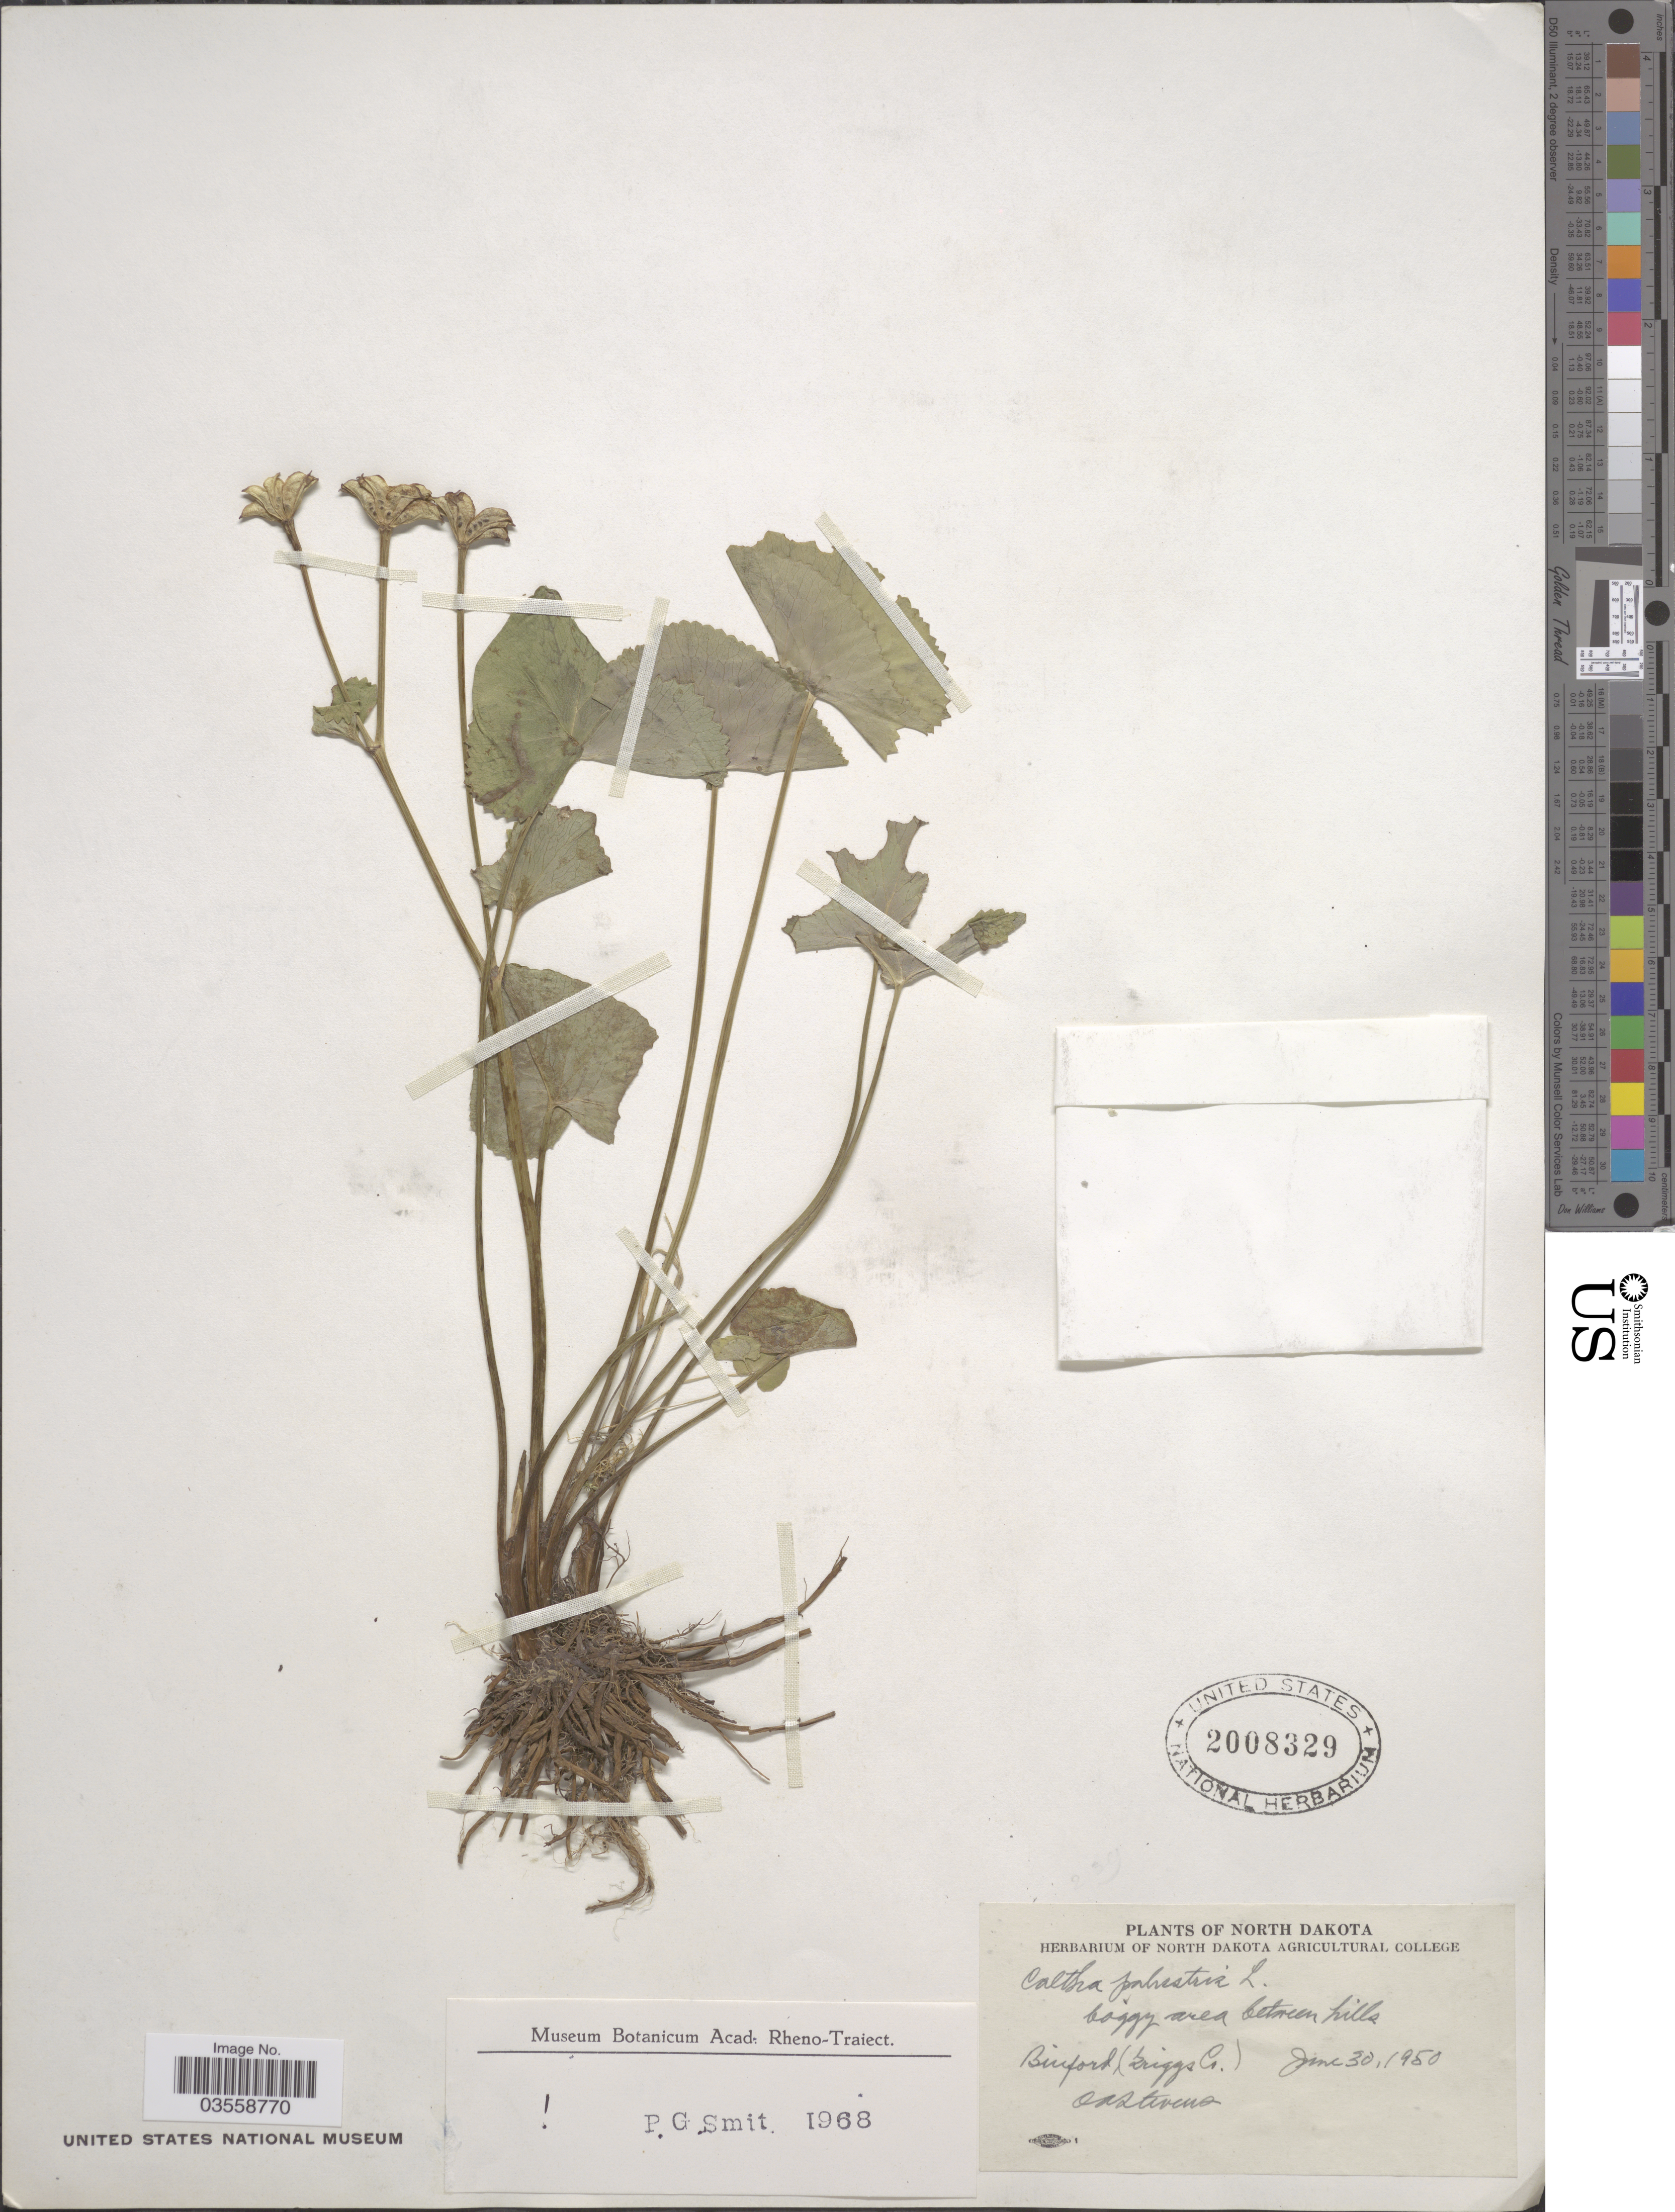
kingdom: Plantae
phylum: Tracheophyta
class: Magnoliopsida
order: Ranunculales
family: Ranunculaceae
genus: Caltha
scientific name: Caltha palustris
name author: L.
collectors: O. A. Stevens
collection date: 1950-06-30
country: United States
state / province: North Dakota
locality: Boggy area between hills Binford (Griggs Co.).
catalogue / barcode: US 2008329